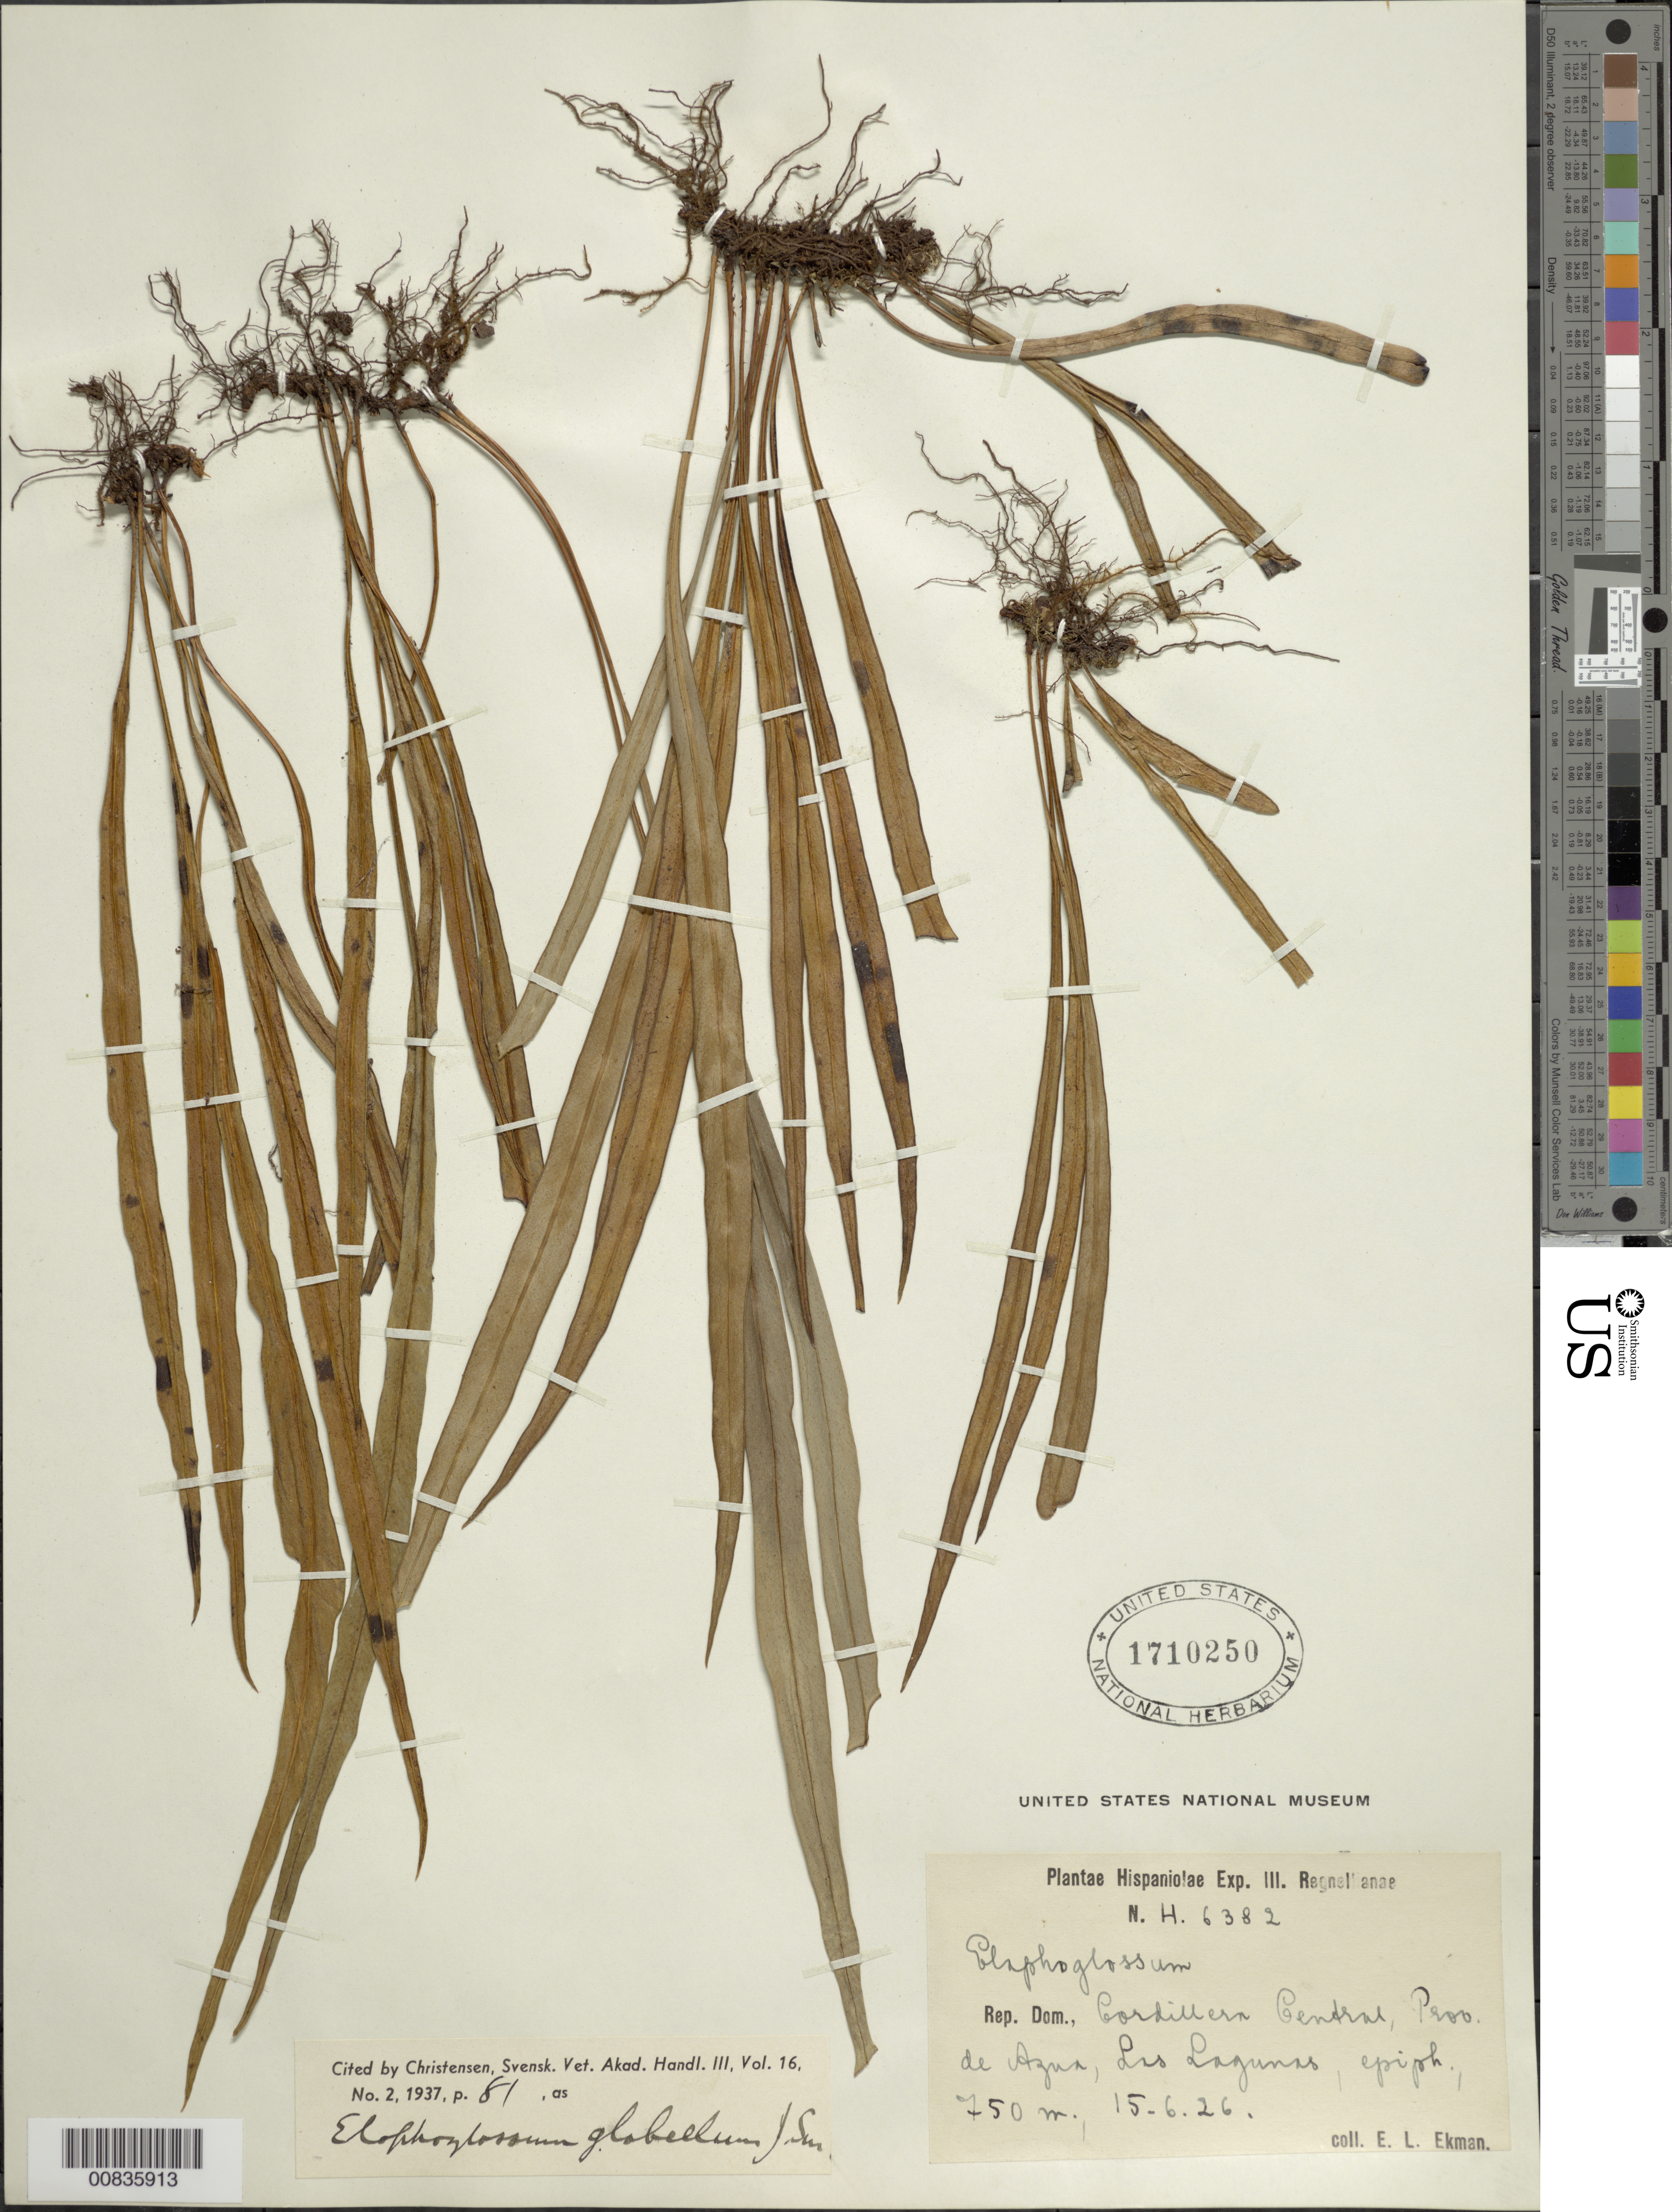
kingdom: Plantae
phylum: Tracheophyta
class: Polypodiopsida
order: Polypodiales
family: Dryopteridaceae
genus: Elaphoglossum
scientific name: Elaphoglossum glabellum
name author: J. Sm.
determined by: Christensen, C. F. A.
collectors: E. L. Ekman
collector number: H 6382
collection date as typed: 15 Jun 1926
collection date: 1926-06-15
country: Dominican Republic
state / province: Azua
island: Hispaniola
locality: Cordillera Central, Los Lagunas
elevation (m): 750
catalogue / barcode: US 1710250